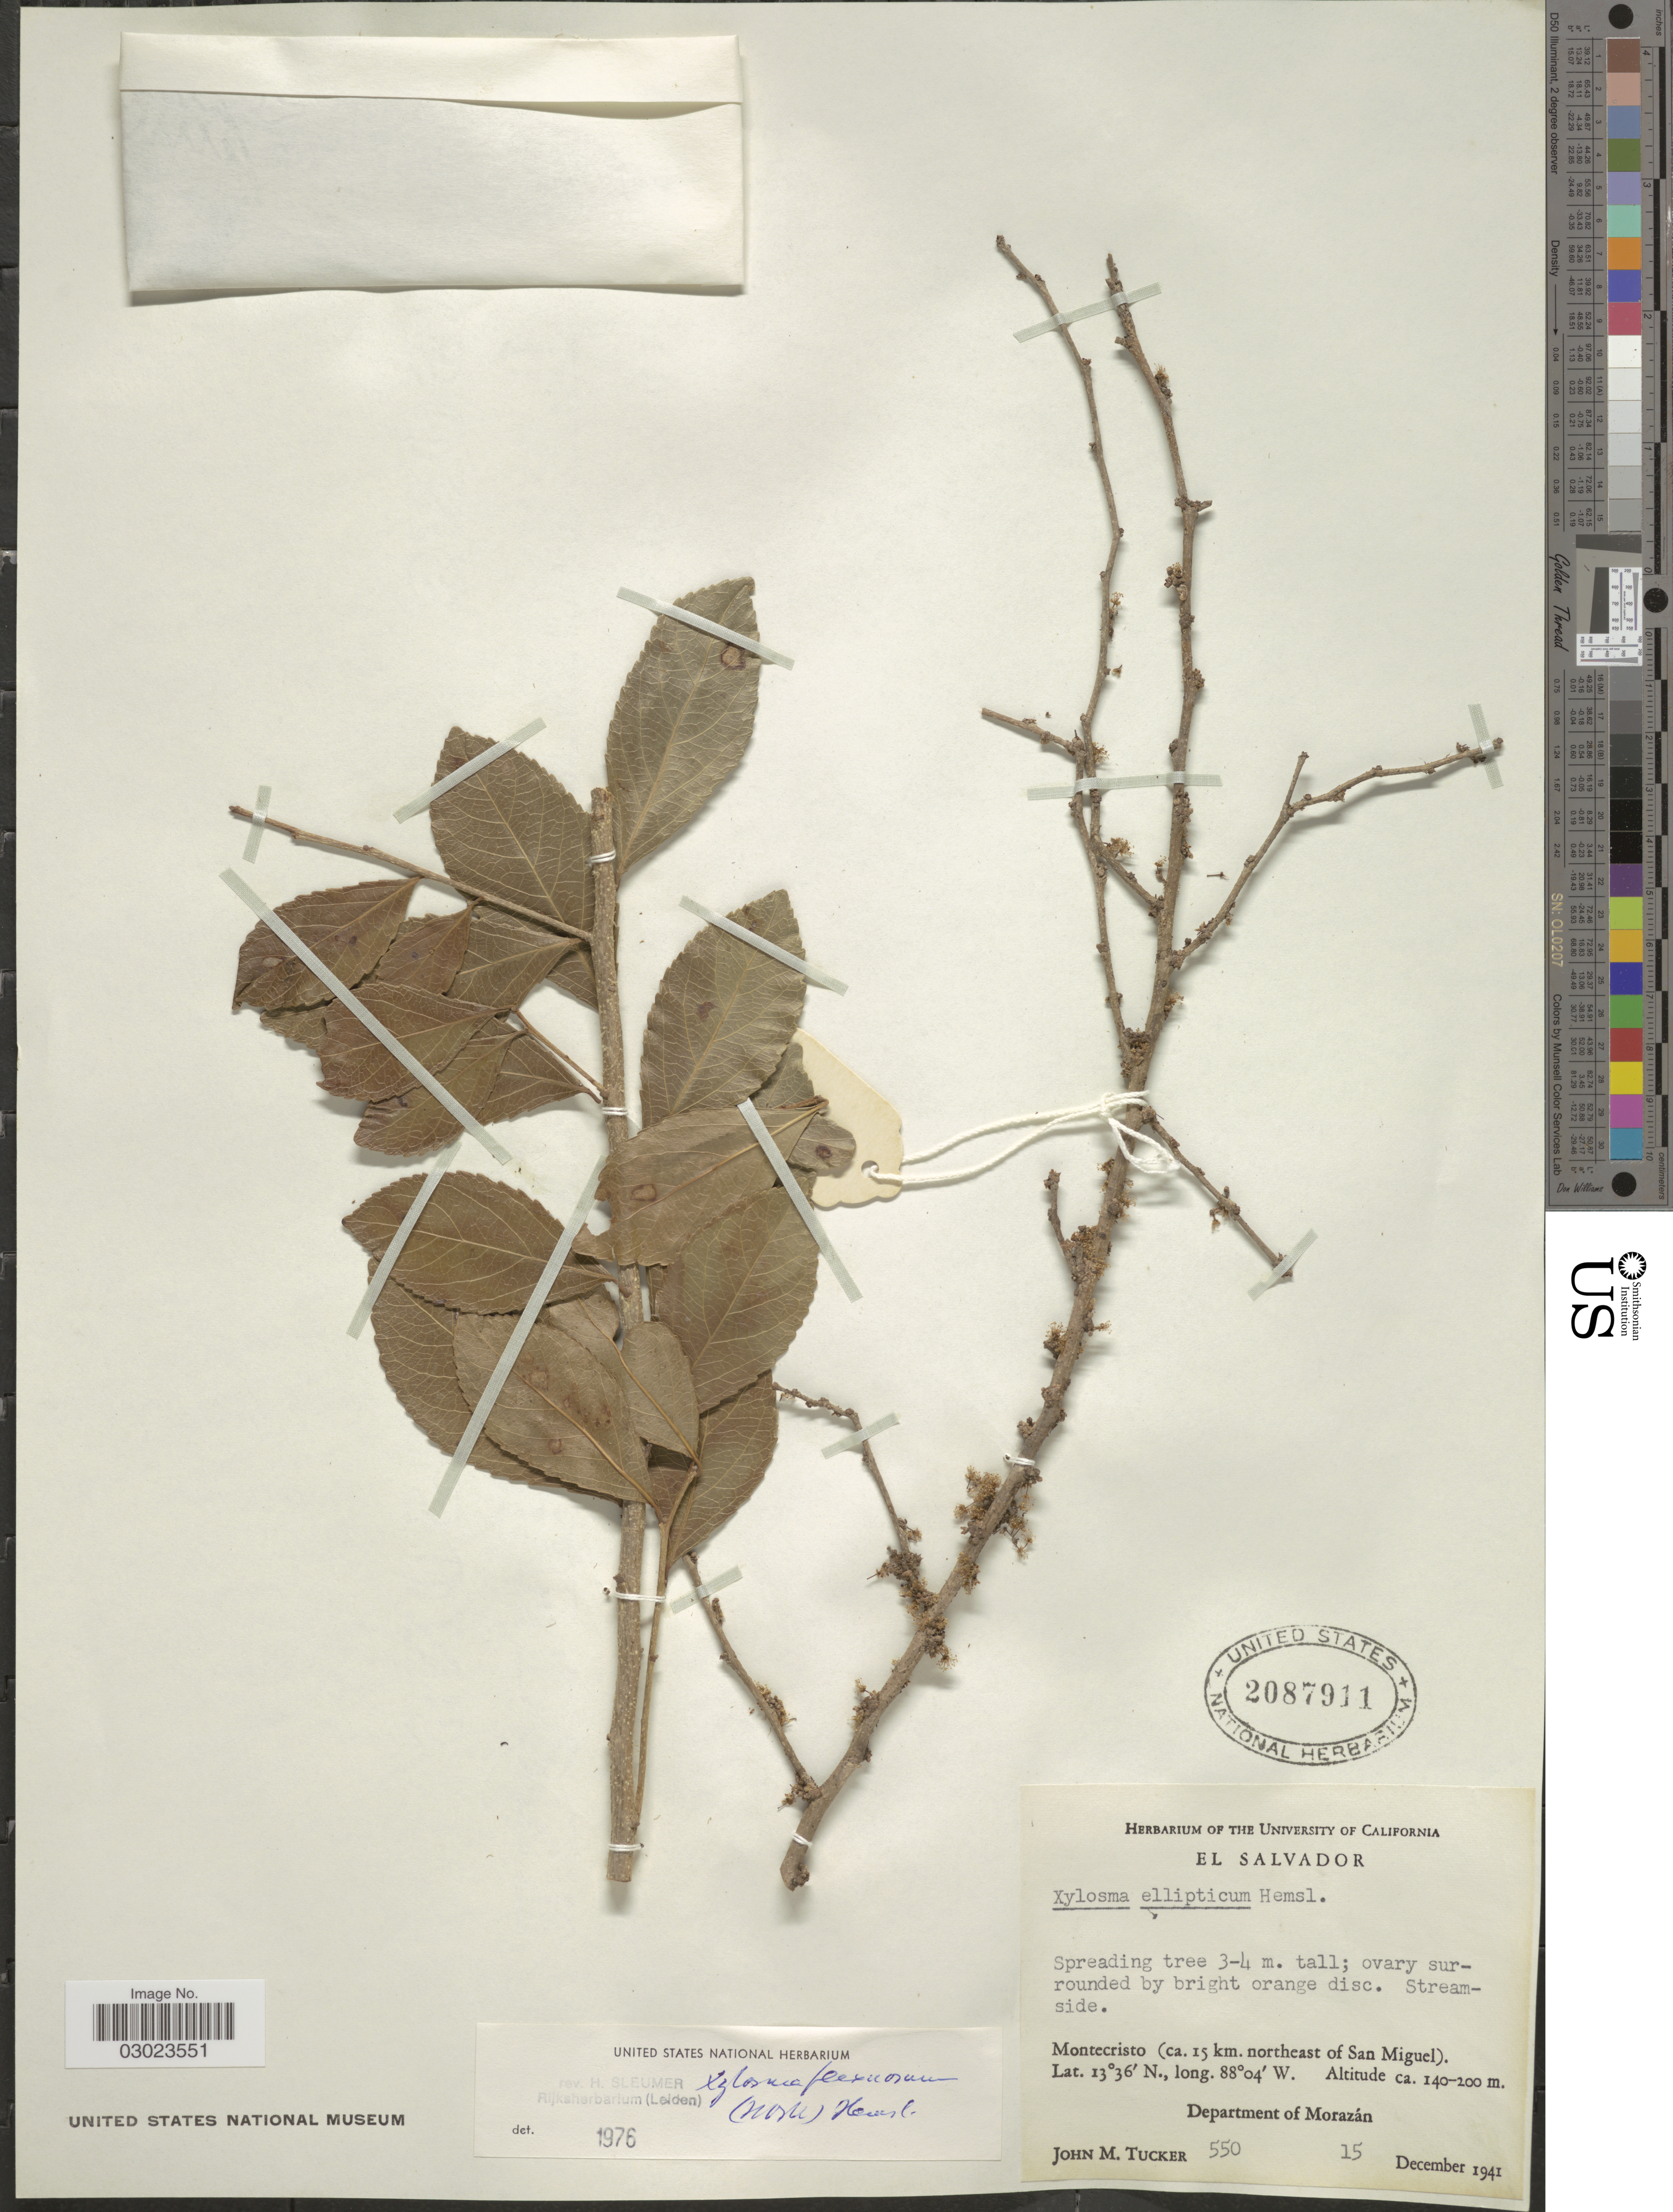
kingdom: Plantae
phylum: Tracheophyta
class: Magnoliopsida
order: Malpighiales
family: Salicaceae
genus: Xylosma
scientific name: Xylosma flexuosa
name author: (Kunth) Hemsl.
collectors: J. M. Tucker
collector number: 550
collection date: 1941-12-15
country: El Salvador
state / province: Morazan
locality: Montecristo (ca. 15 km. northeast of San Miguel), Department of Morazán.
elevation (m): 140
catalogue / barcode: US 2087911